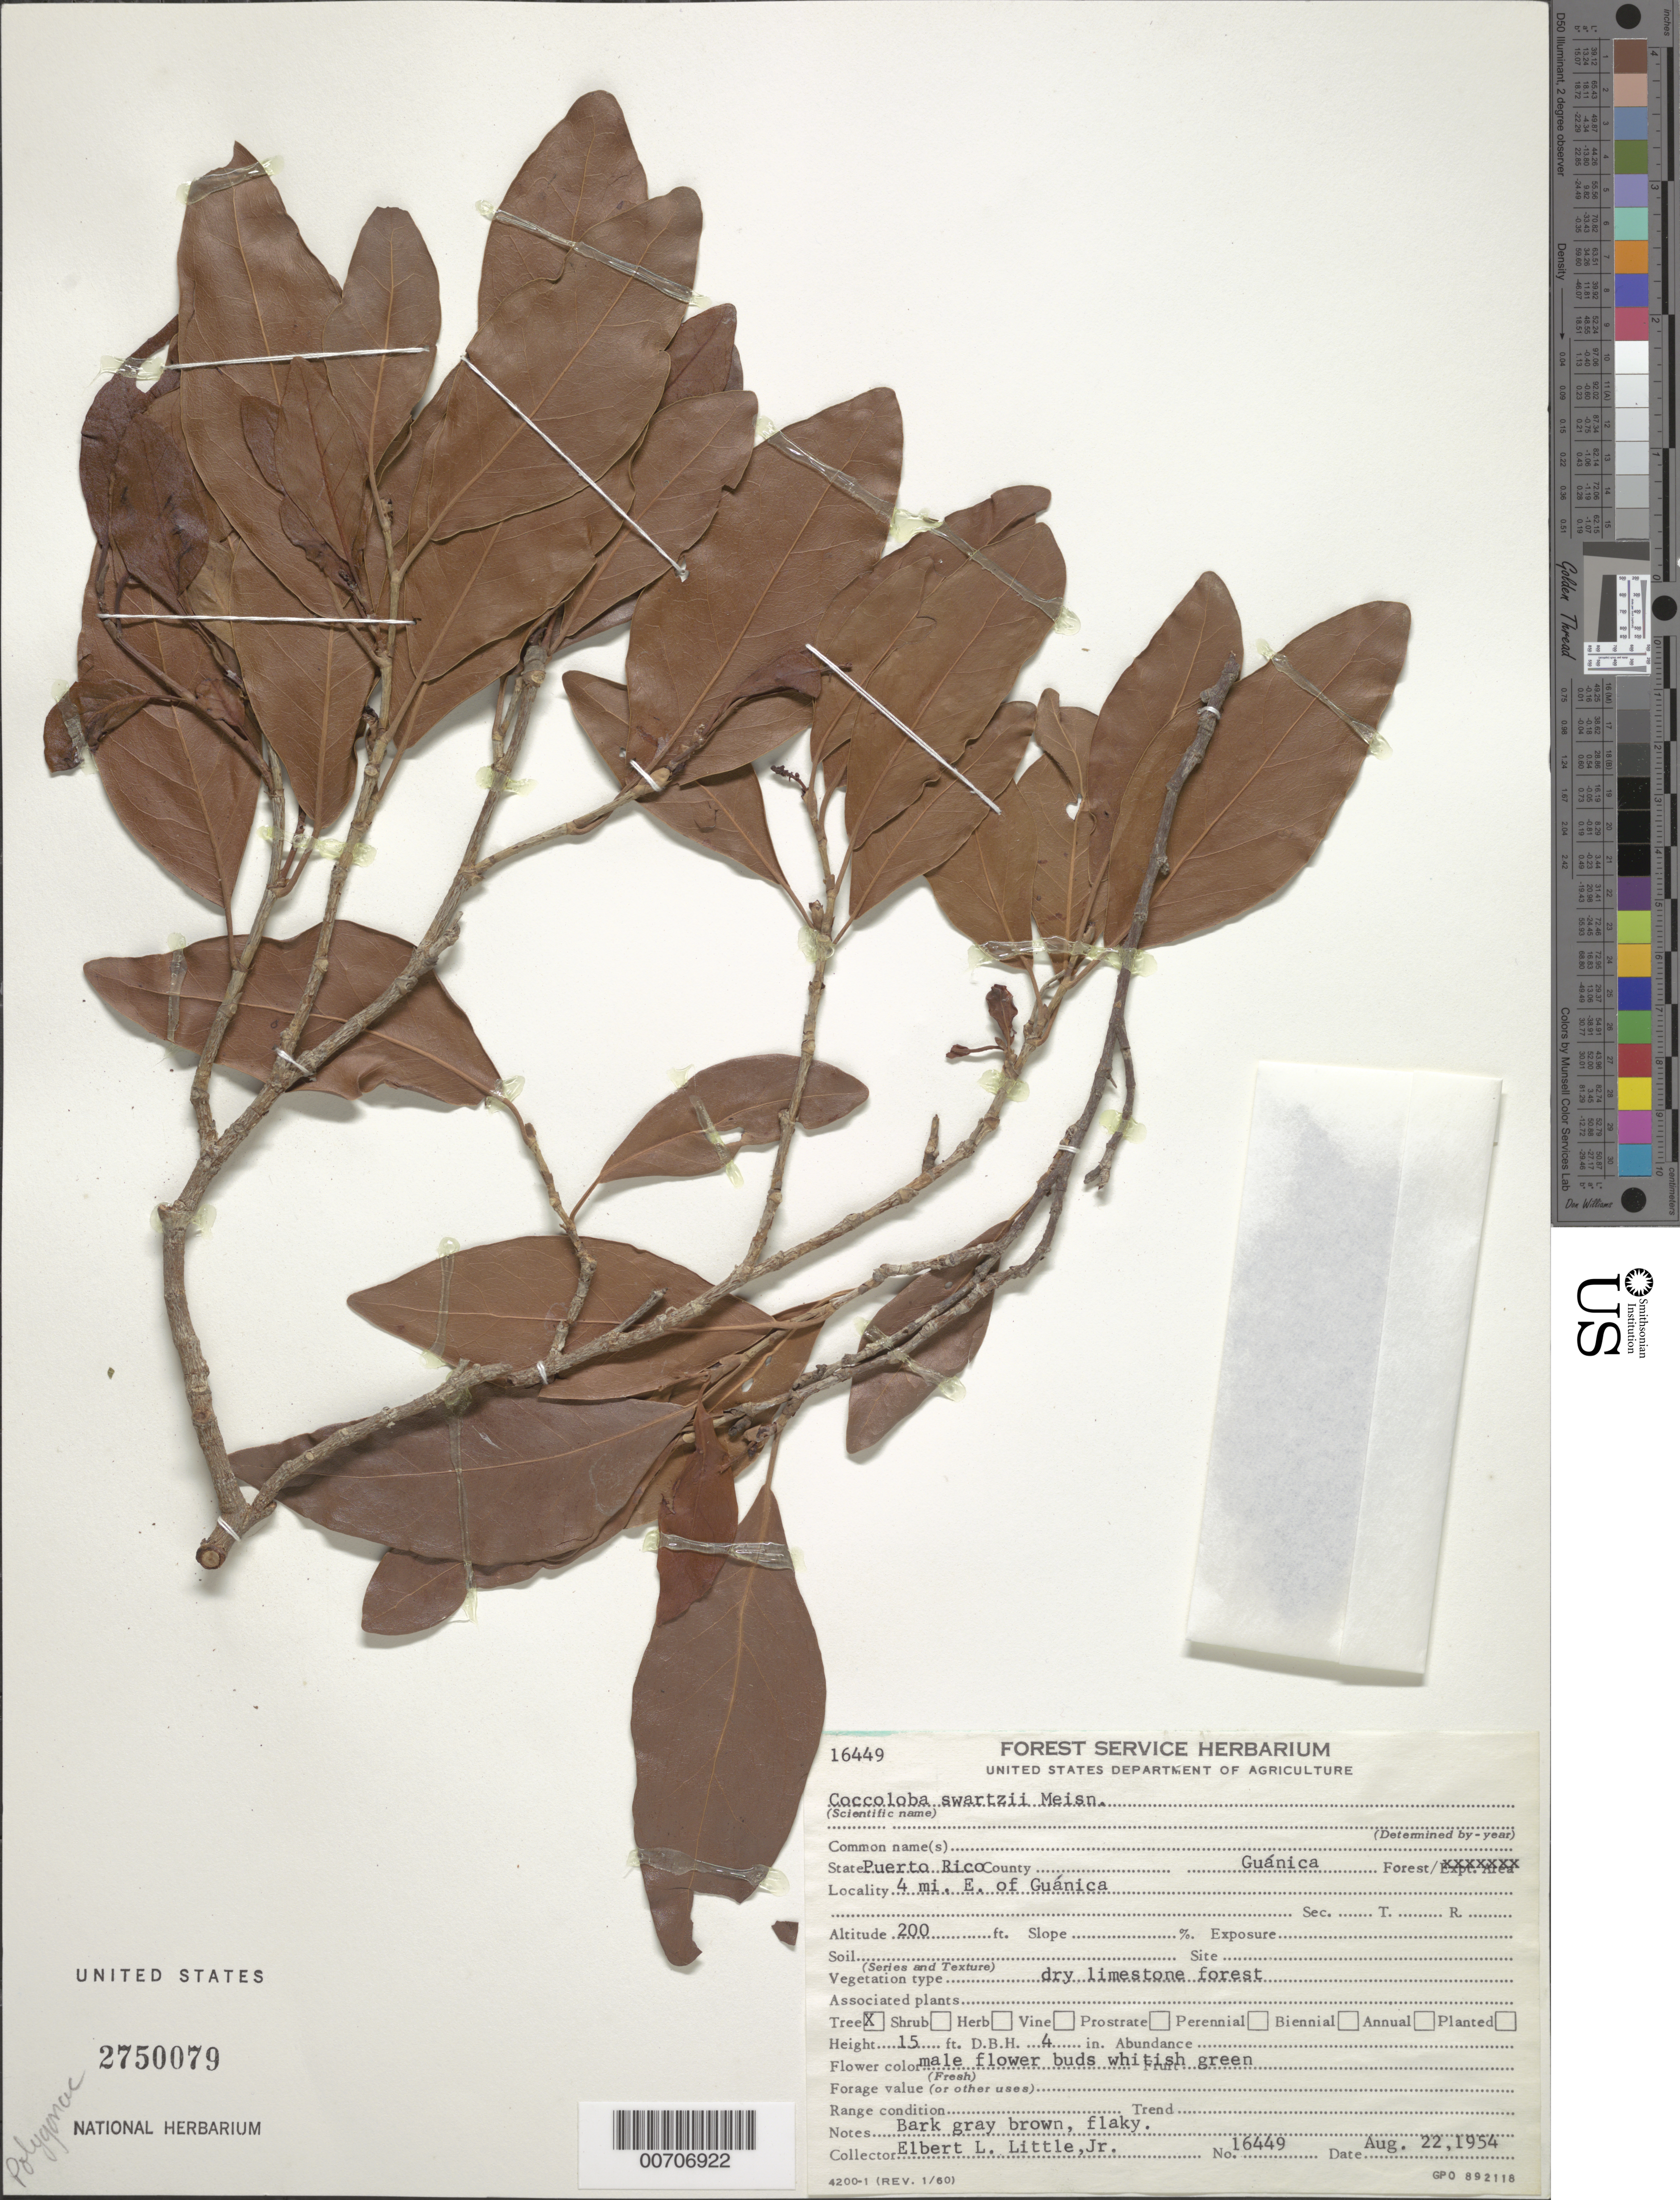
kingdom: Plantae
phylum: Tracheophyta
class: Magnoliopsida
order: Caryophyllales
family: Polygonaceae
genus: Coccoloba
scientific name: Coccoloba swartzii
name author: Meisn.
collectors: E. L. Little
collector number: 16449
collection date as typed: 22 Aug 1954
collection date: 1954-08-22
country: Puerto Rico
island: Greater Antilles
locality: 4 mi E of Guanica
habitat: Dry limestone forest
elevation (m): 61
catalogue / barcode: US 2750079